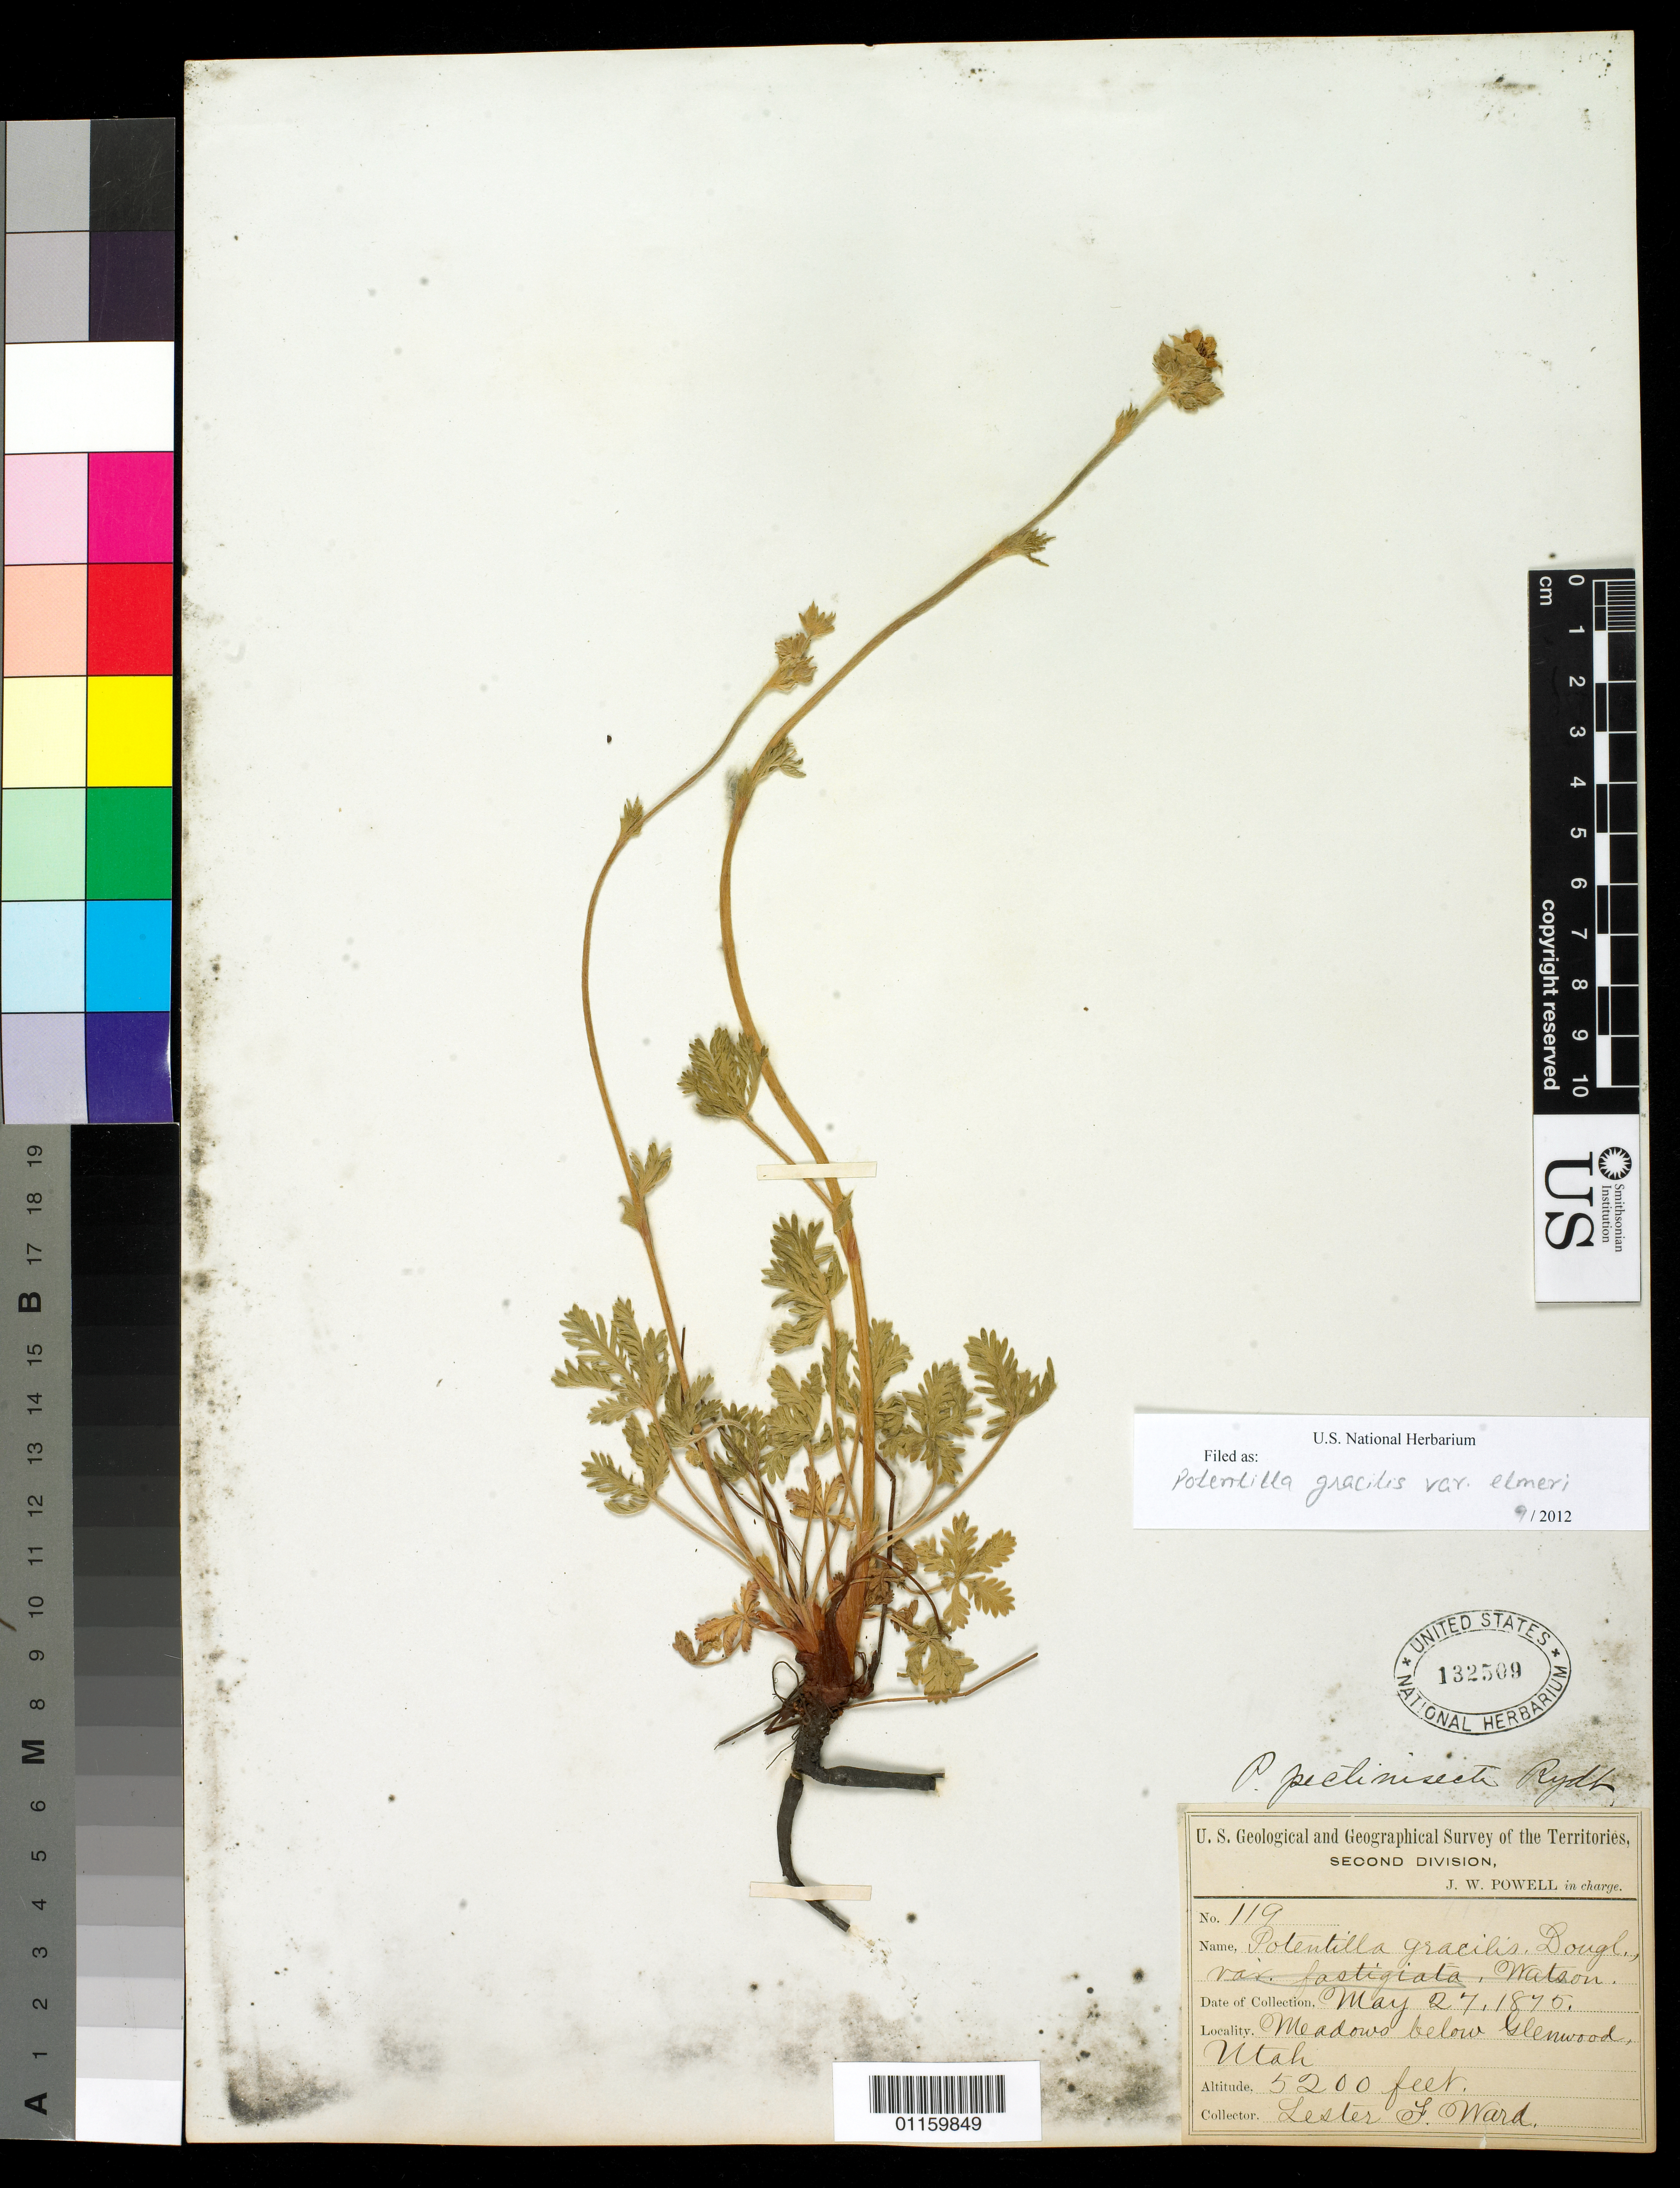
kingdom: Plantae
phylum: Tracheophyta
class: Magnoliopsida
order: Rosales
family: Rosaceae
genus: Potentilla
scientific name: Potentilla gracilis var. elmeri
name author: (Rydb.) Jeps.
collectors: L. F. Ward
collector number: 119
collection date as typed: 27 May 1875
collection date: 1875-05-27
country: United States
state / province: Utah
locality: Meadow below Glenwood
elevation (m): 1585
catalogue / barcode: US 132509